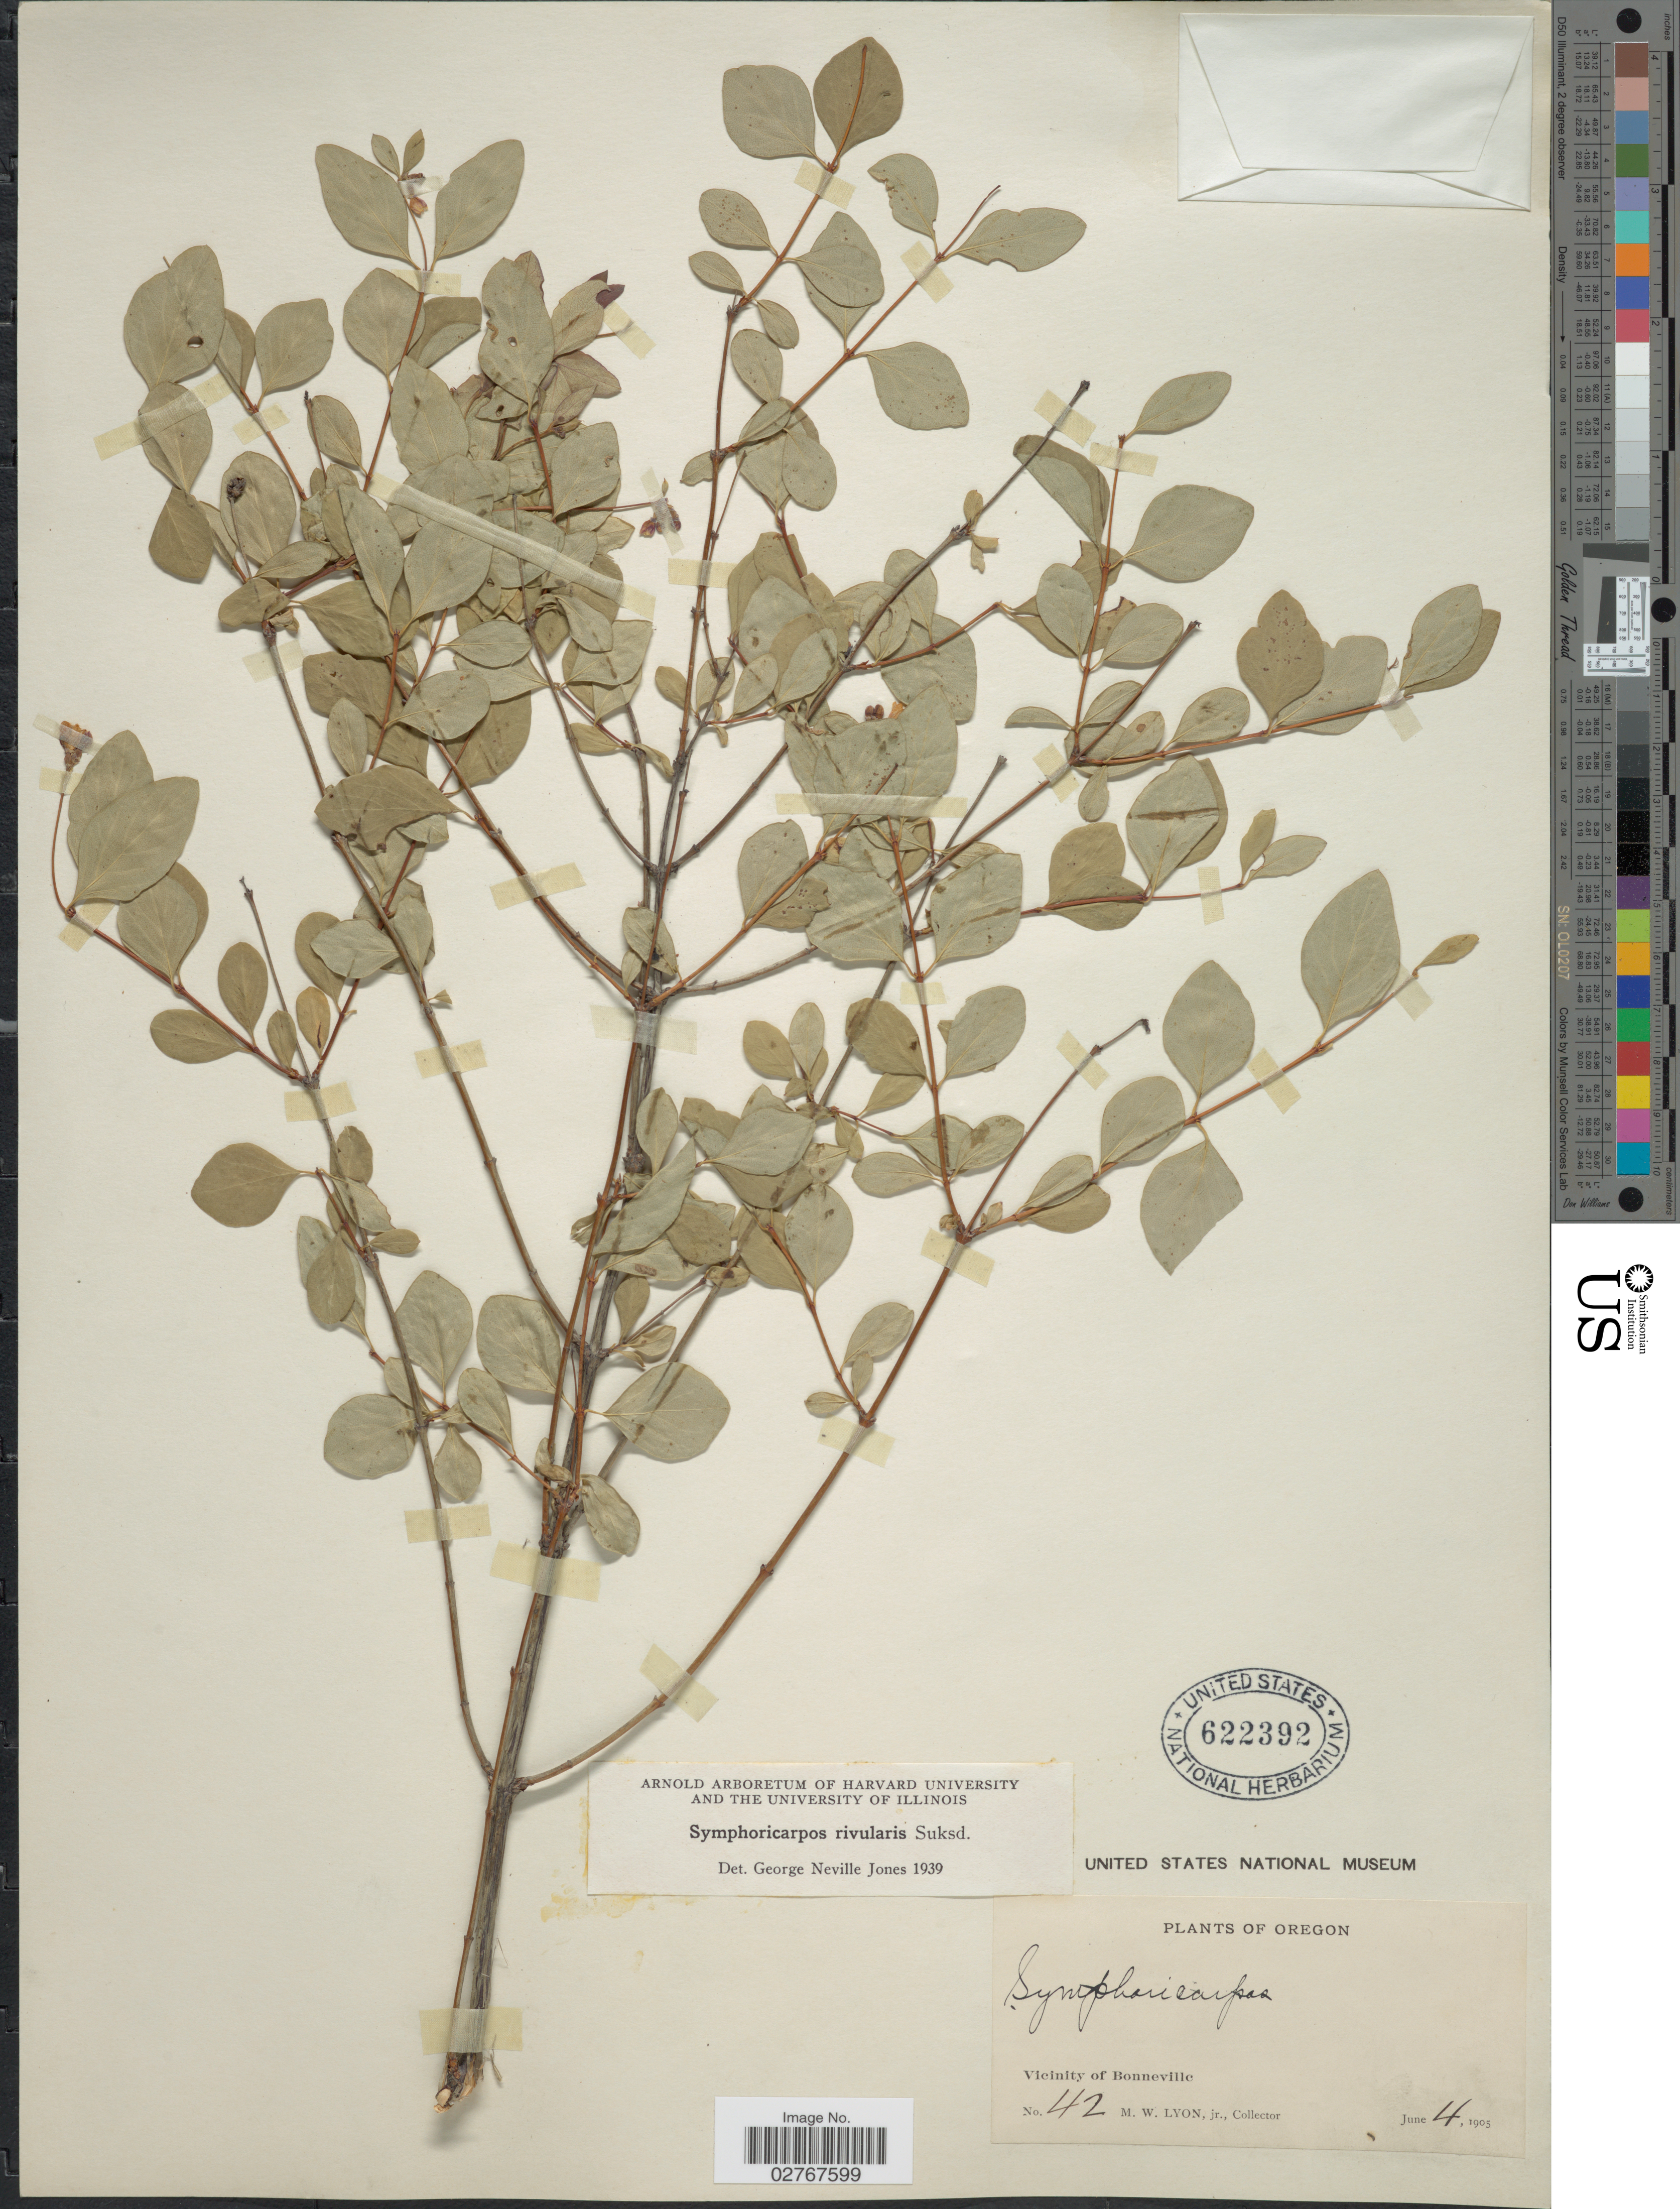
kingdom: Plantae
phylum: Tracheophyta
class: Magnoliopsida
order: Dipsacales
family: Caprifoliaceae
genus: Symphoricarpos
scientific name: Symphoricarpos rivularis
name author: Suksd.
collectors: M. Lyon Jr.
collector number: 42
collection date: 1905-06-04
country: United States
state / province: Oregon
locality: Vicinity of Bonneville.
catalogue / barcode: US 622392